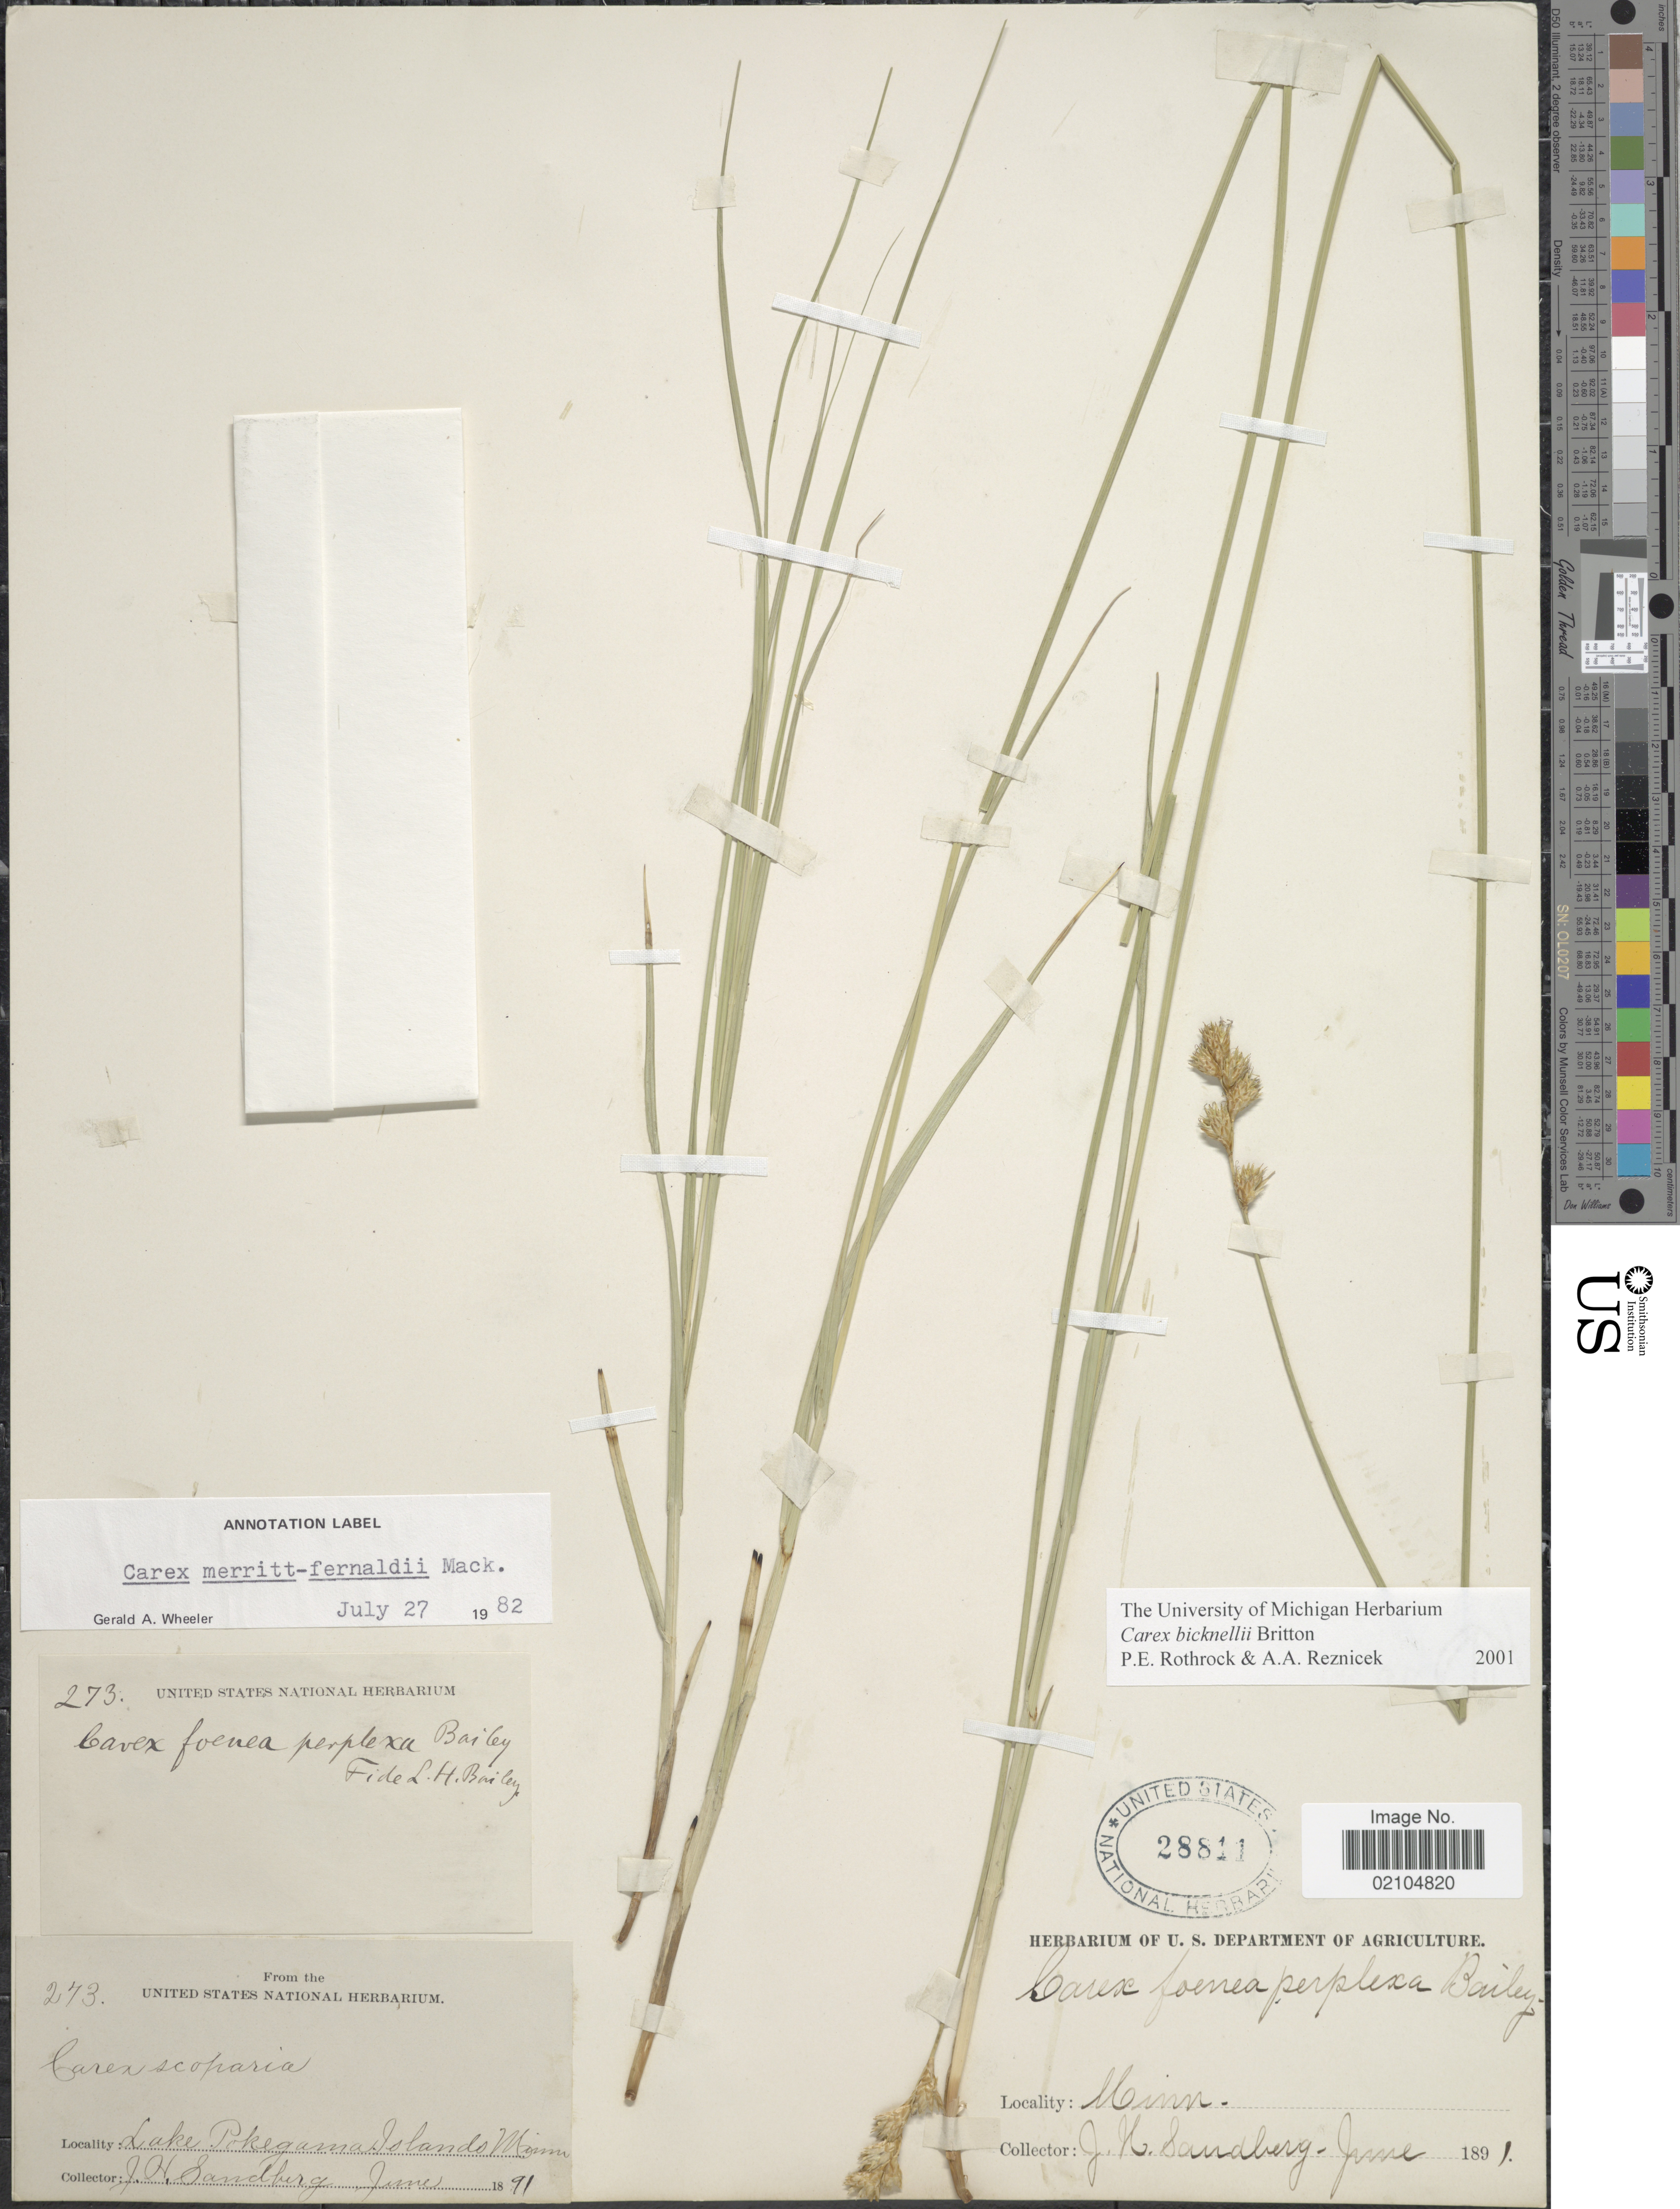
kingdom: Plantae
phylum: Tracheophyta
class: Liliopsida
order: Poales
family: Cyperaceae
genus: Carex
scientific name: Carex bicknellii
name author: Britton & A. Br.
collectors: J. H. Sandberg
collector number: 273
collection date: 1891-06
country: United States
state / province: Minnesota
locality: Lake Pokegama Islands.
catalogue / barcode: US 28811